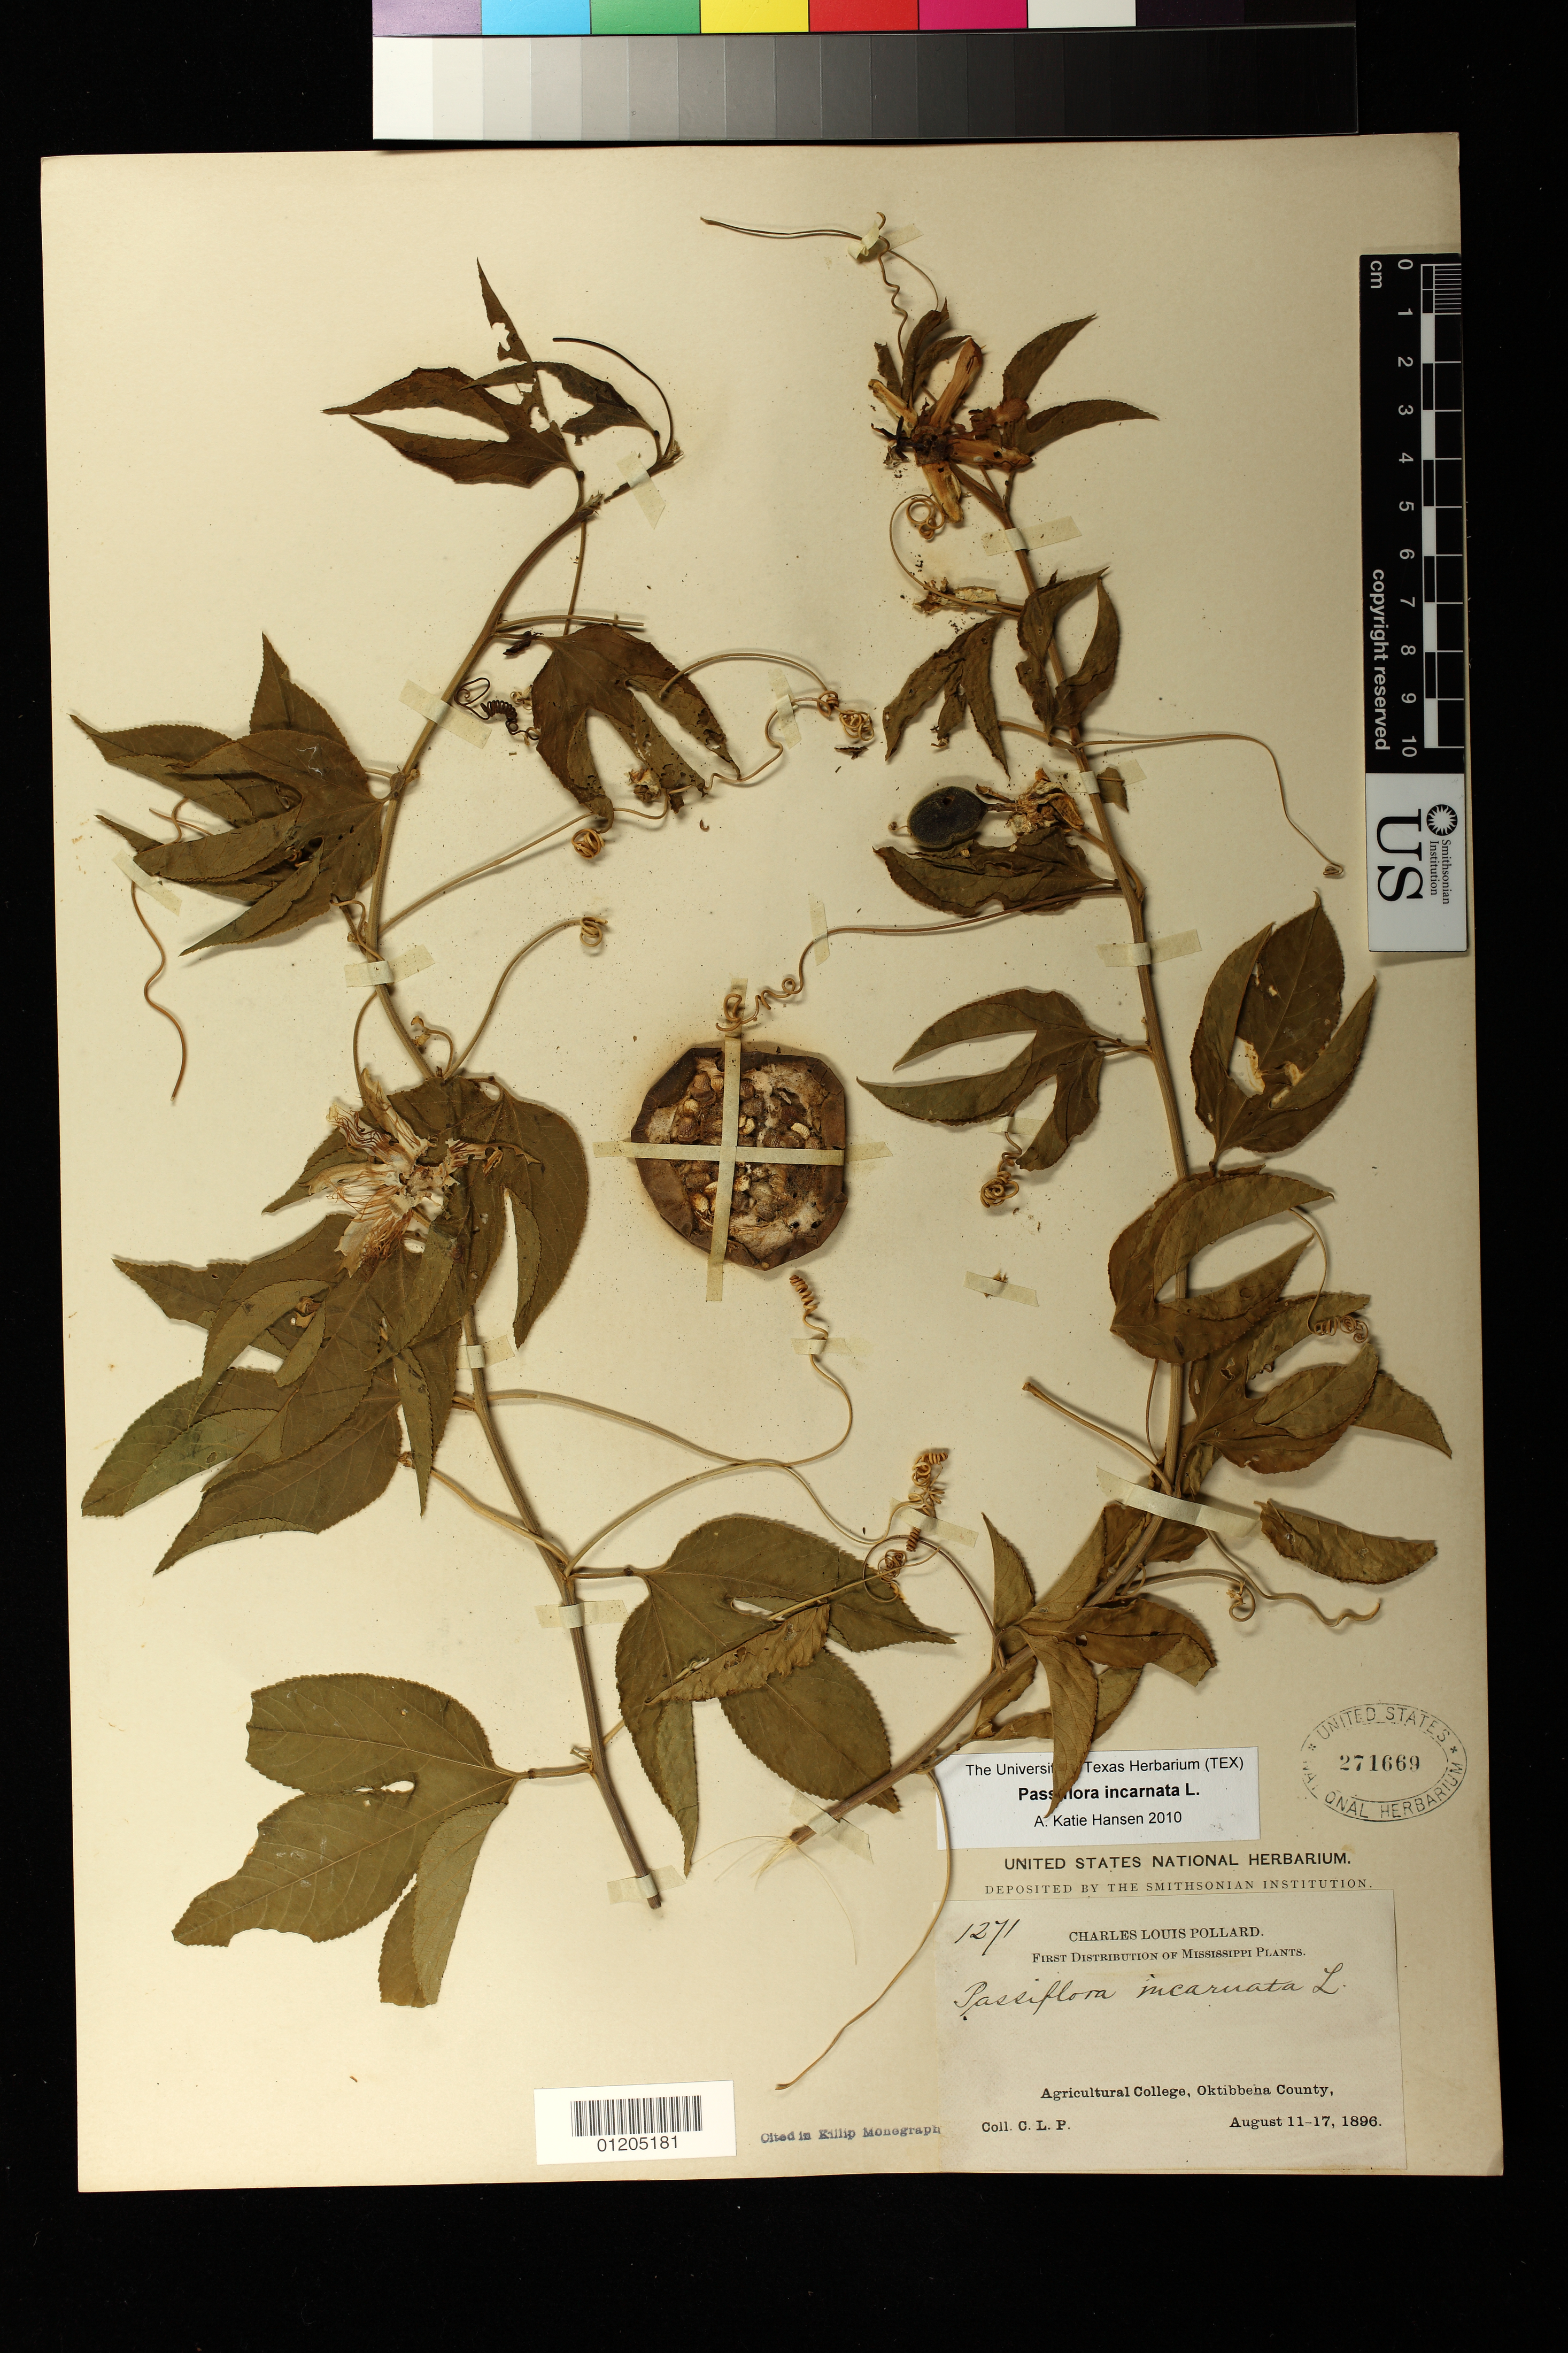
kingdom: Plantae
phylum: Tracheophyta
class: Magnoliopsida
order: Malpighiales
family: Passifloraceae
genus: Passiflora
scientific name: Passiflora incarnata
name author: L.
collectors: C. L. Pollard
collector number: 1271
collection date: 1896-08-11/1896-08-17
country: United States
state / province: Mississippi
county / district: Oktibbeha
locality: Agricultural College,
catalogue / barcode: US 271669